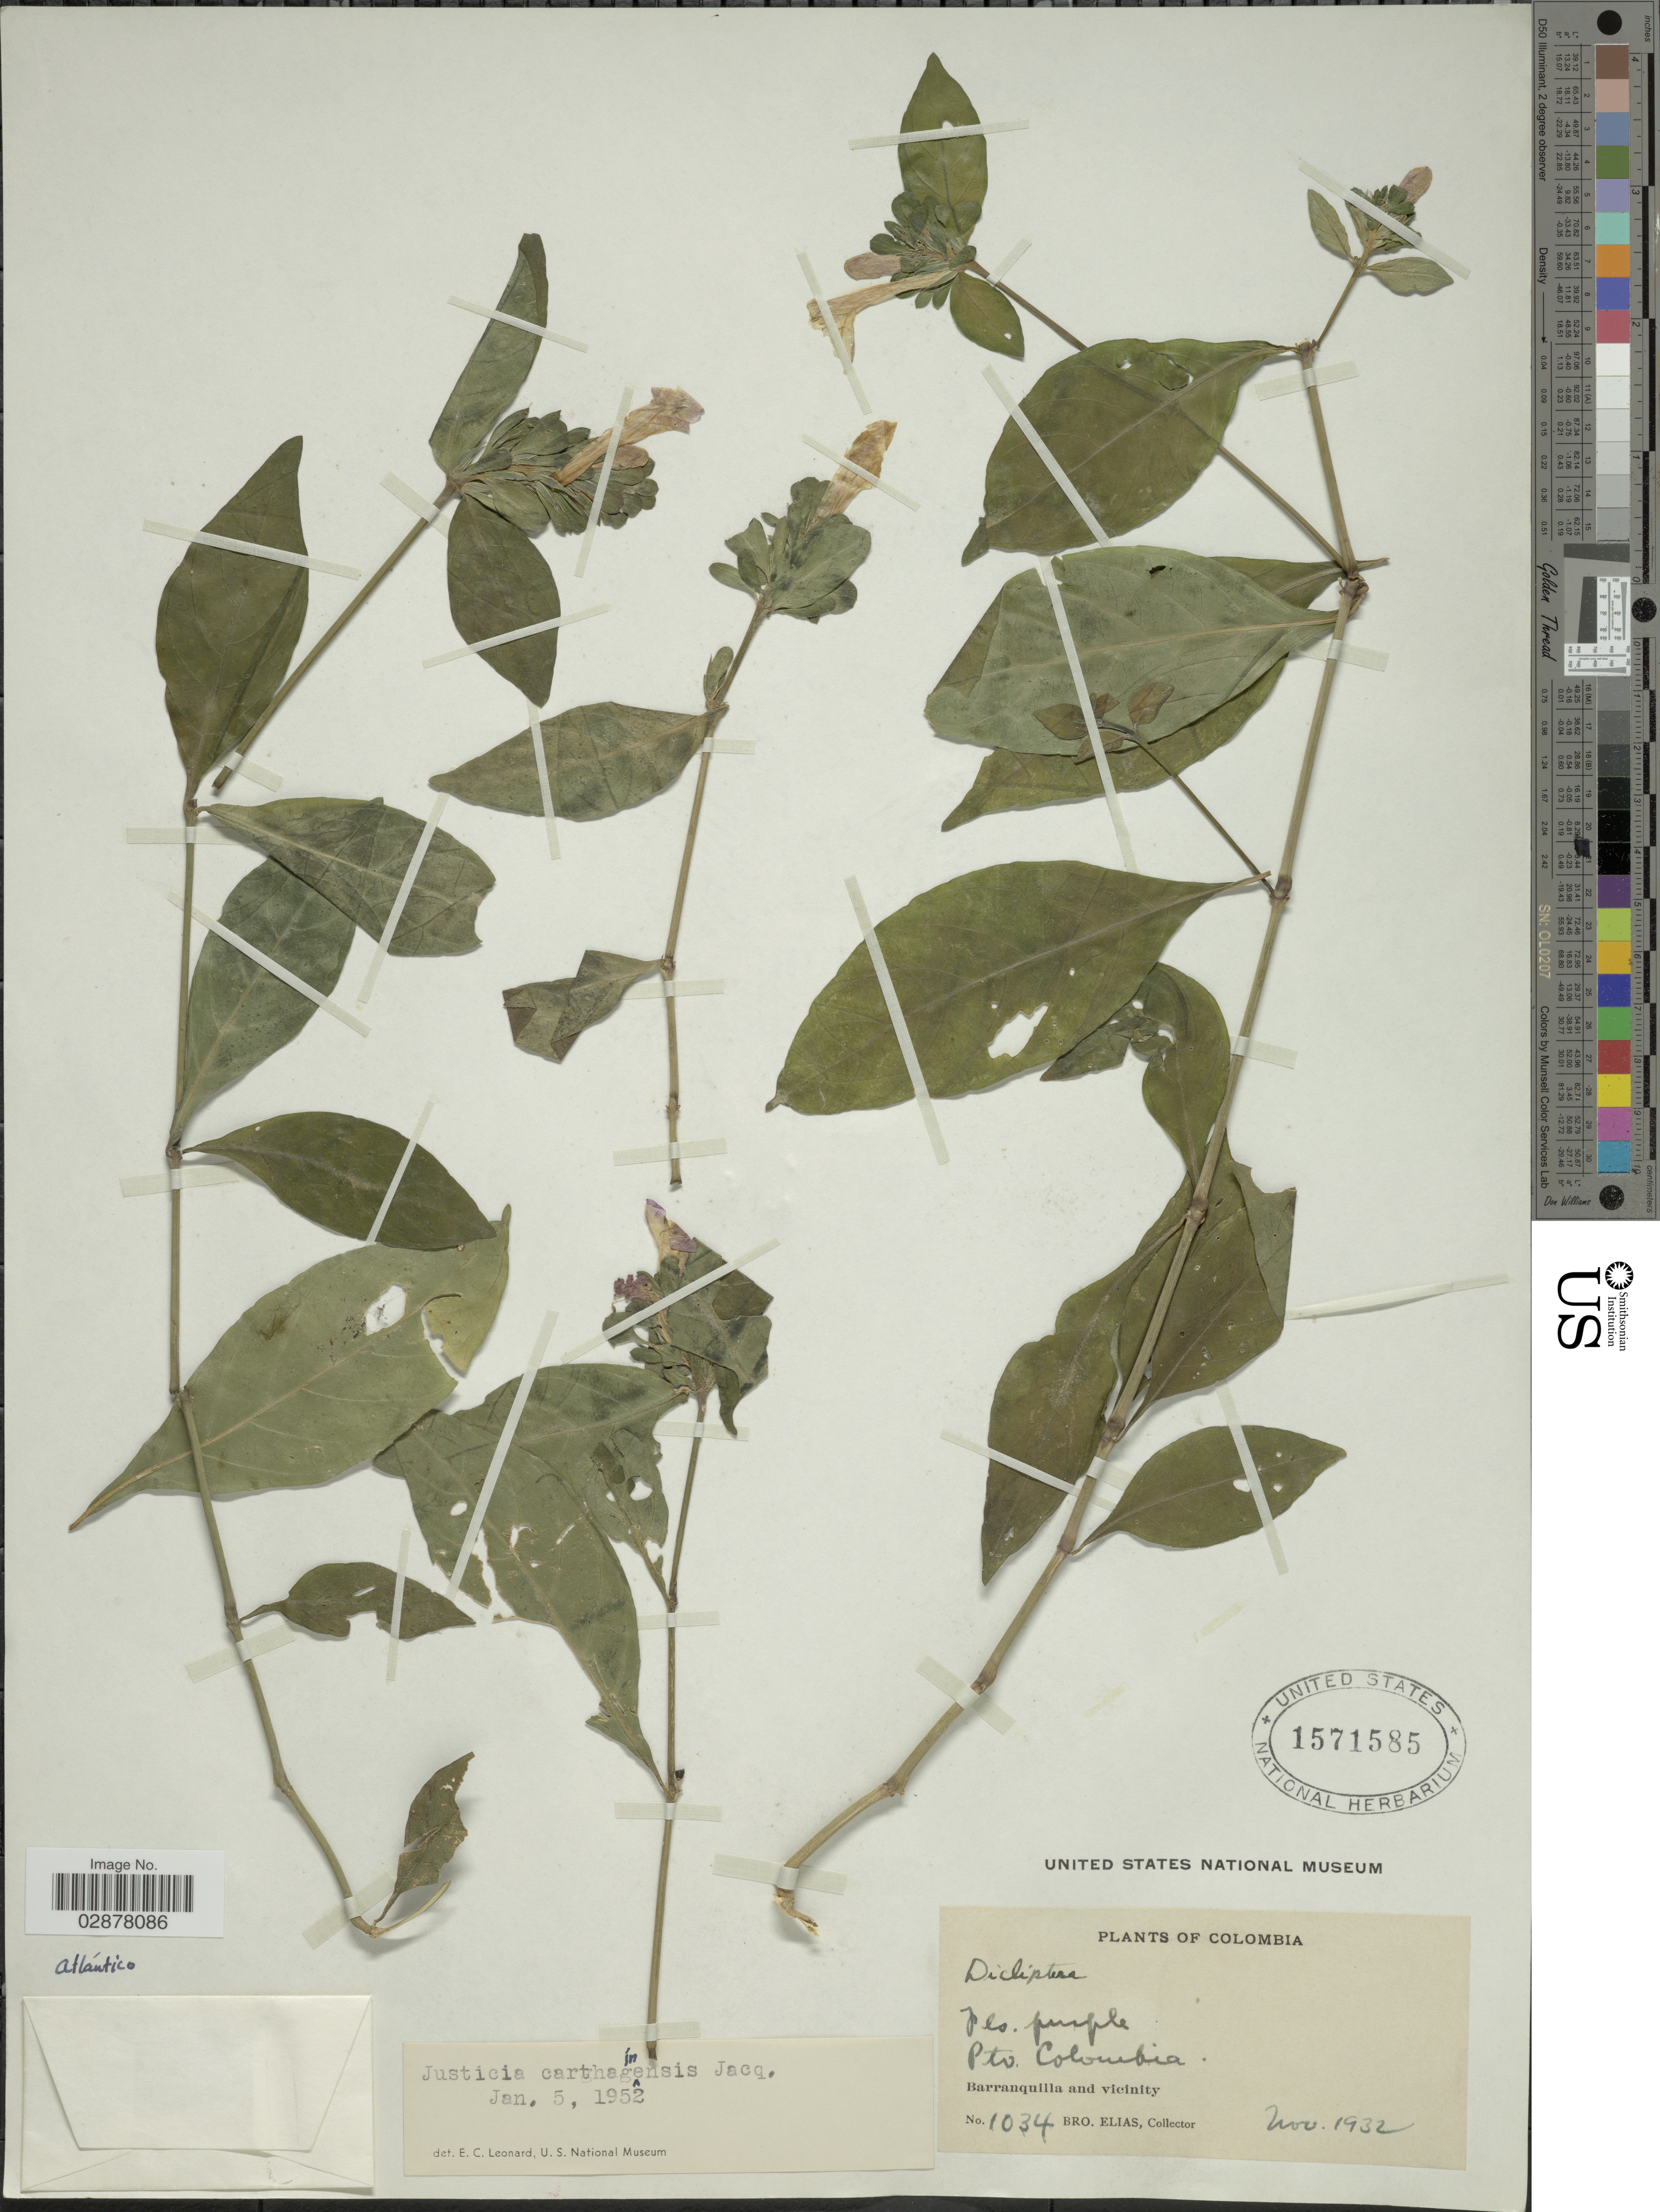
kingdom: Plantae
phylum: Tracheophyta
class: Magnoliopsida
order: Lamiales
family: Acanthaceae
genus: Justicia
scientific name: Justicia carthaginensis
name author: Jacq.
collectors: Bro. Elias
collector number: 1034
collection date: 1932-11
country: Colombia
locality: Pto. Colombia, Barranquilla and vicinity.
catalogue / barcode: US 1571585